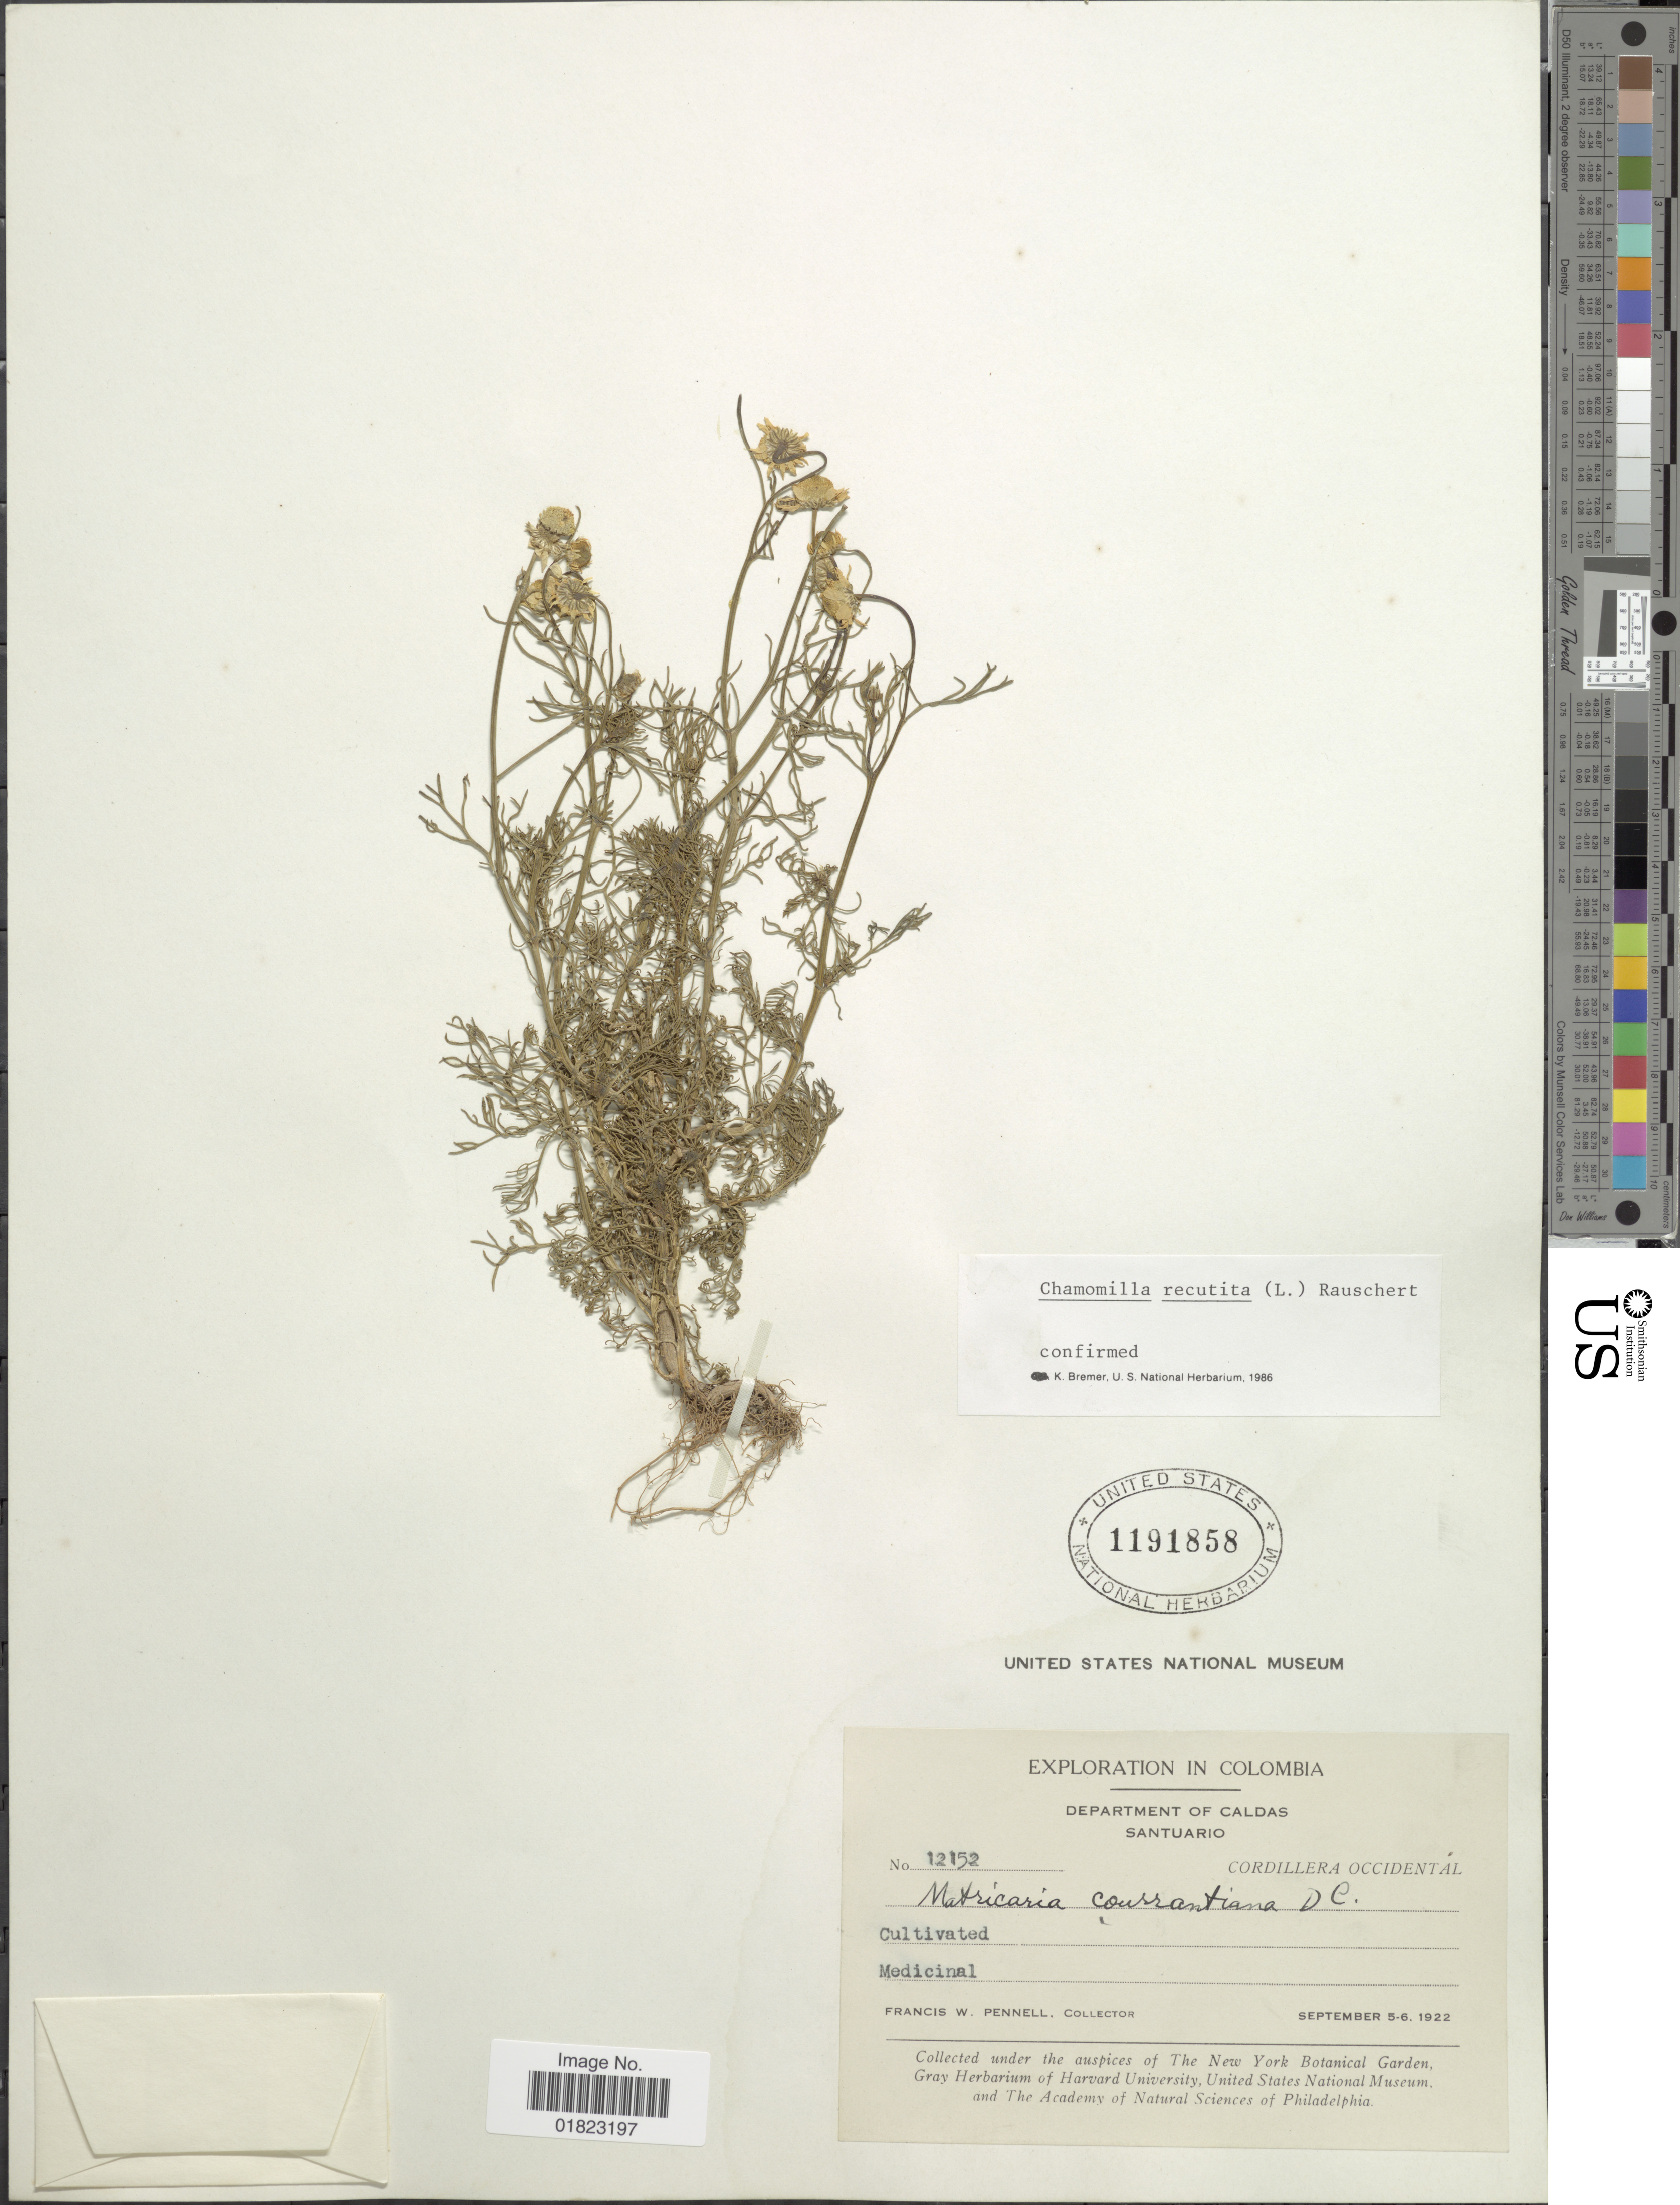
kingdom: Plantae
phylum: Tracheophyta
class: Magnoliopsida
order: Asterales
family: Asteraceae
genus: Matricaria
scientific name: Matricaria recutita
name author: L.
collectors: F. W. Pennell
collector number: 12152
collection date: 1922-09-05/1922-09-06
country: Colombia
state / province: Caldas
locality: Department of Caldas. Santurario. Cordillera Occidental.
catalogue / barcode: US 1191858